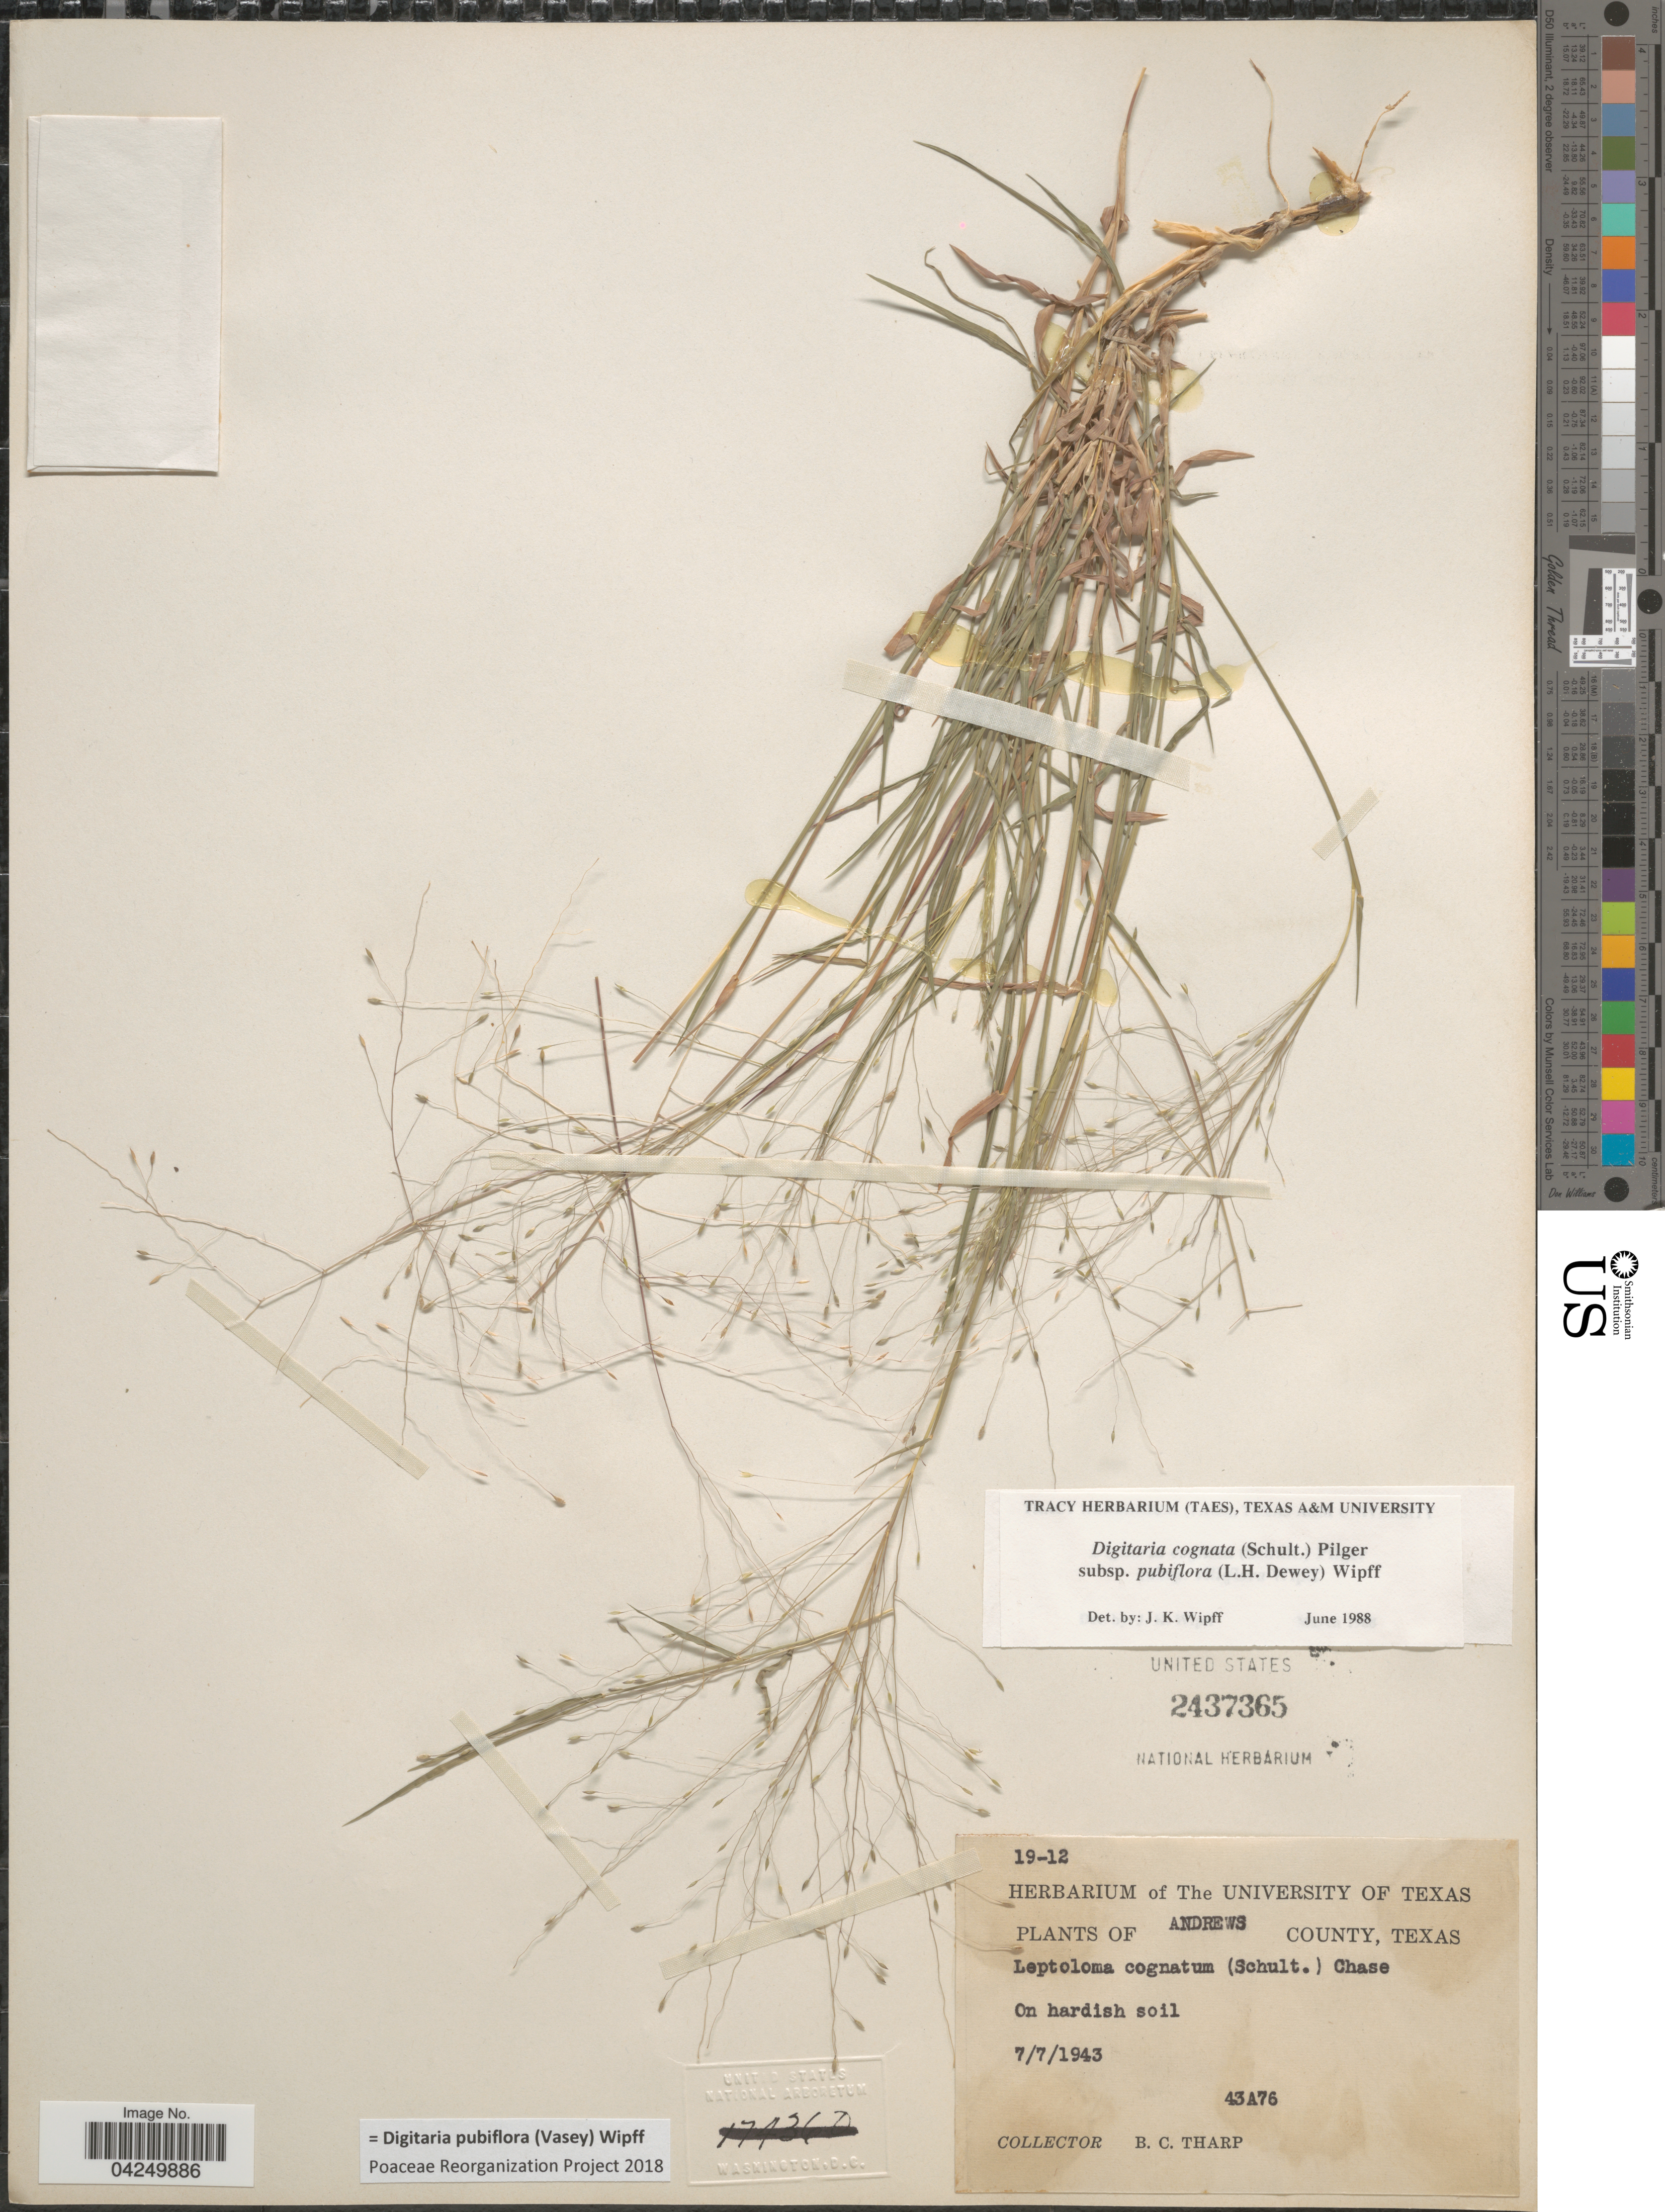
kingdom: Plantae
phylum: Tracheophyta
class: Liliopsida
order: Poales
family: Poaceae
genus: Digitaria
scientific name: Digitaria pubiflora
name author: (Vasey) Wipff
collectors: B. C. Tharp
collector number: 43A76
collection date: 1943-07-07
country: United States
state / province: Texas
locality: Andrews County. On hardish soil.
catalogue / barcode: US 2437365